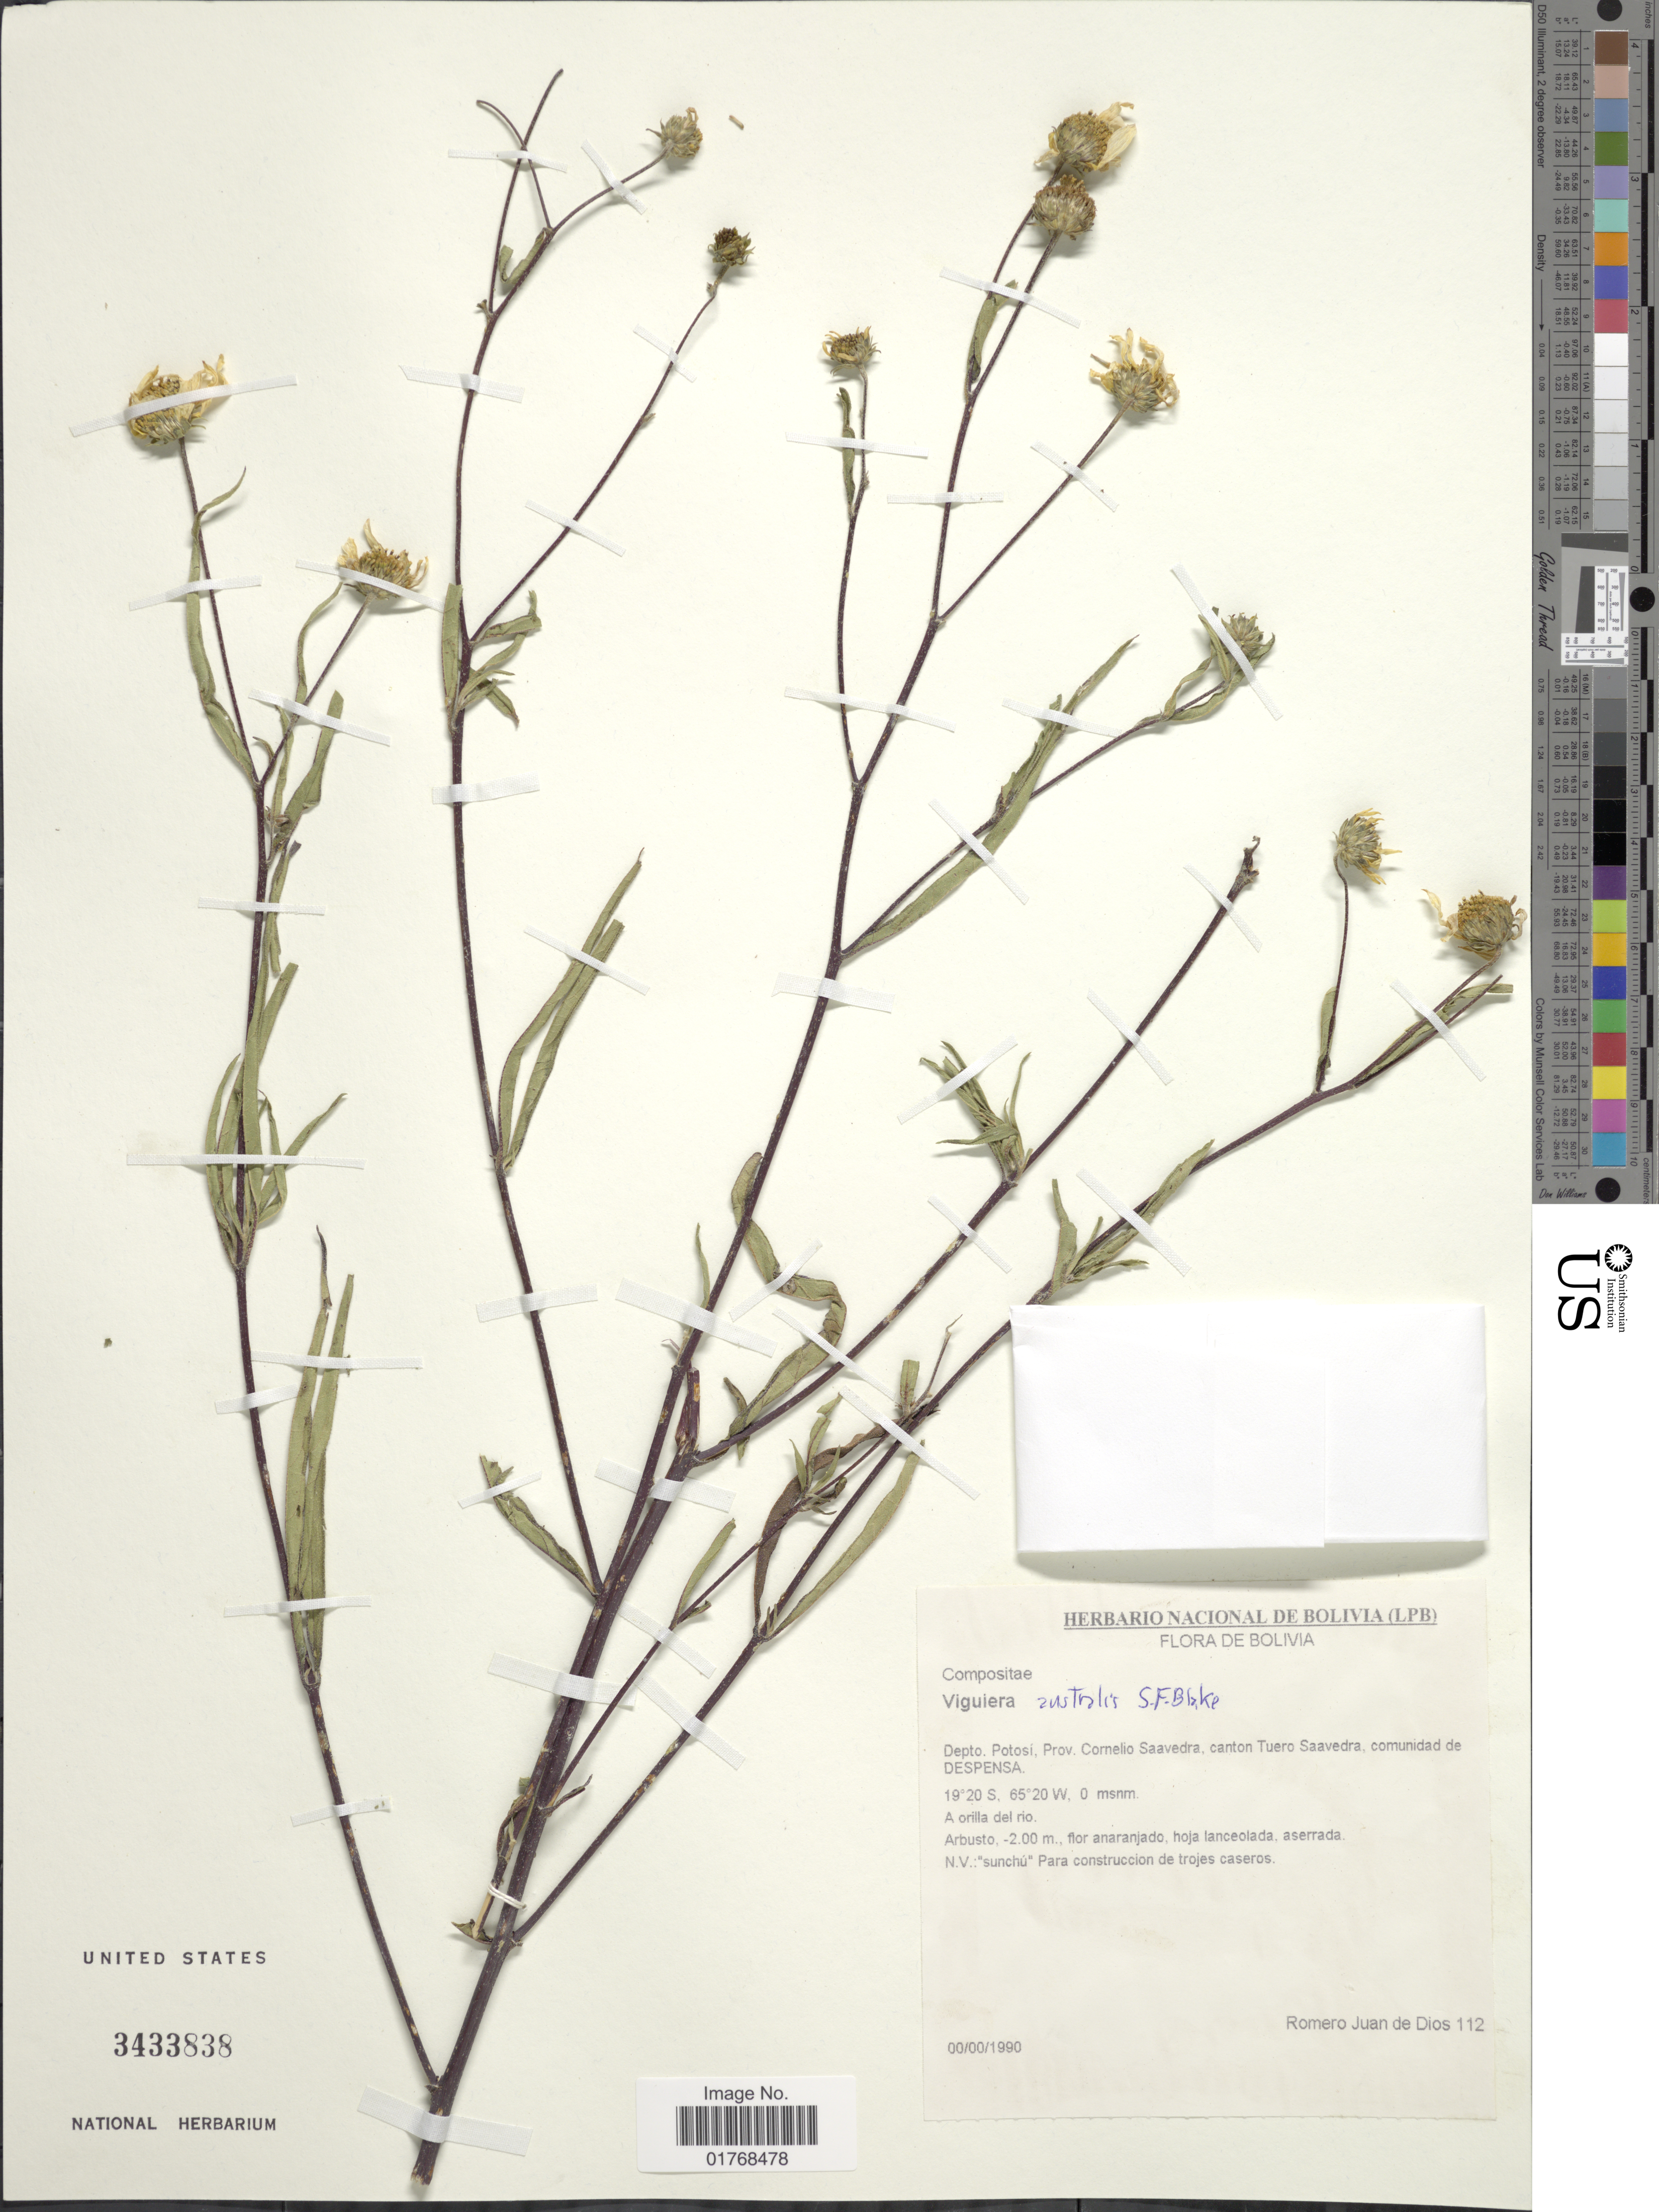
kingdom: Plantae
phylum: Tracheophyta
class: Magnoliopsida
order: Asterales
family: Asteraceae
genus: Viguiera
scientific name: Viguiera australis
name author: Blake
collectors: R. Juan de Dios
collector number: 112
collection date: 1990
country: Bolivia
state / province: Potosi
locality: Bolivia. Depto. Potosi, Prov. Cornelio Saavedra, canton Tuero Saavedra, comunidad de Despensa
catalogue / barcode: US 3433838